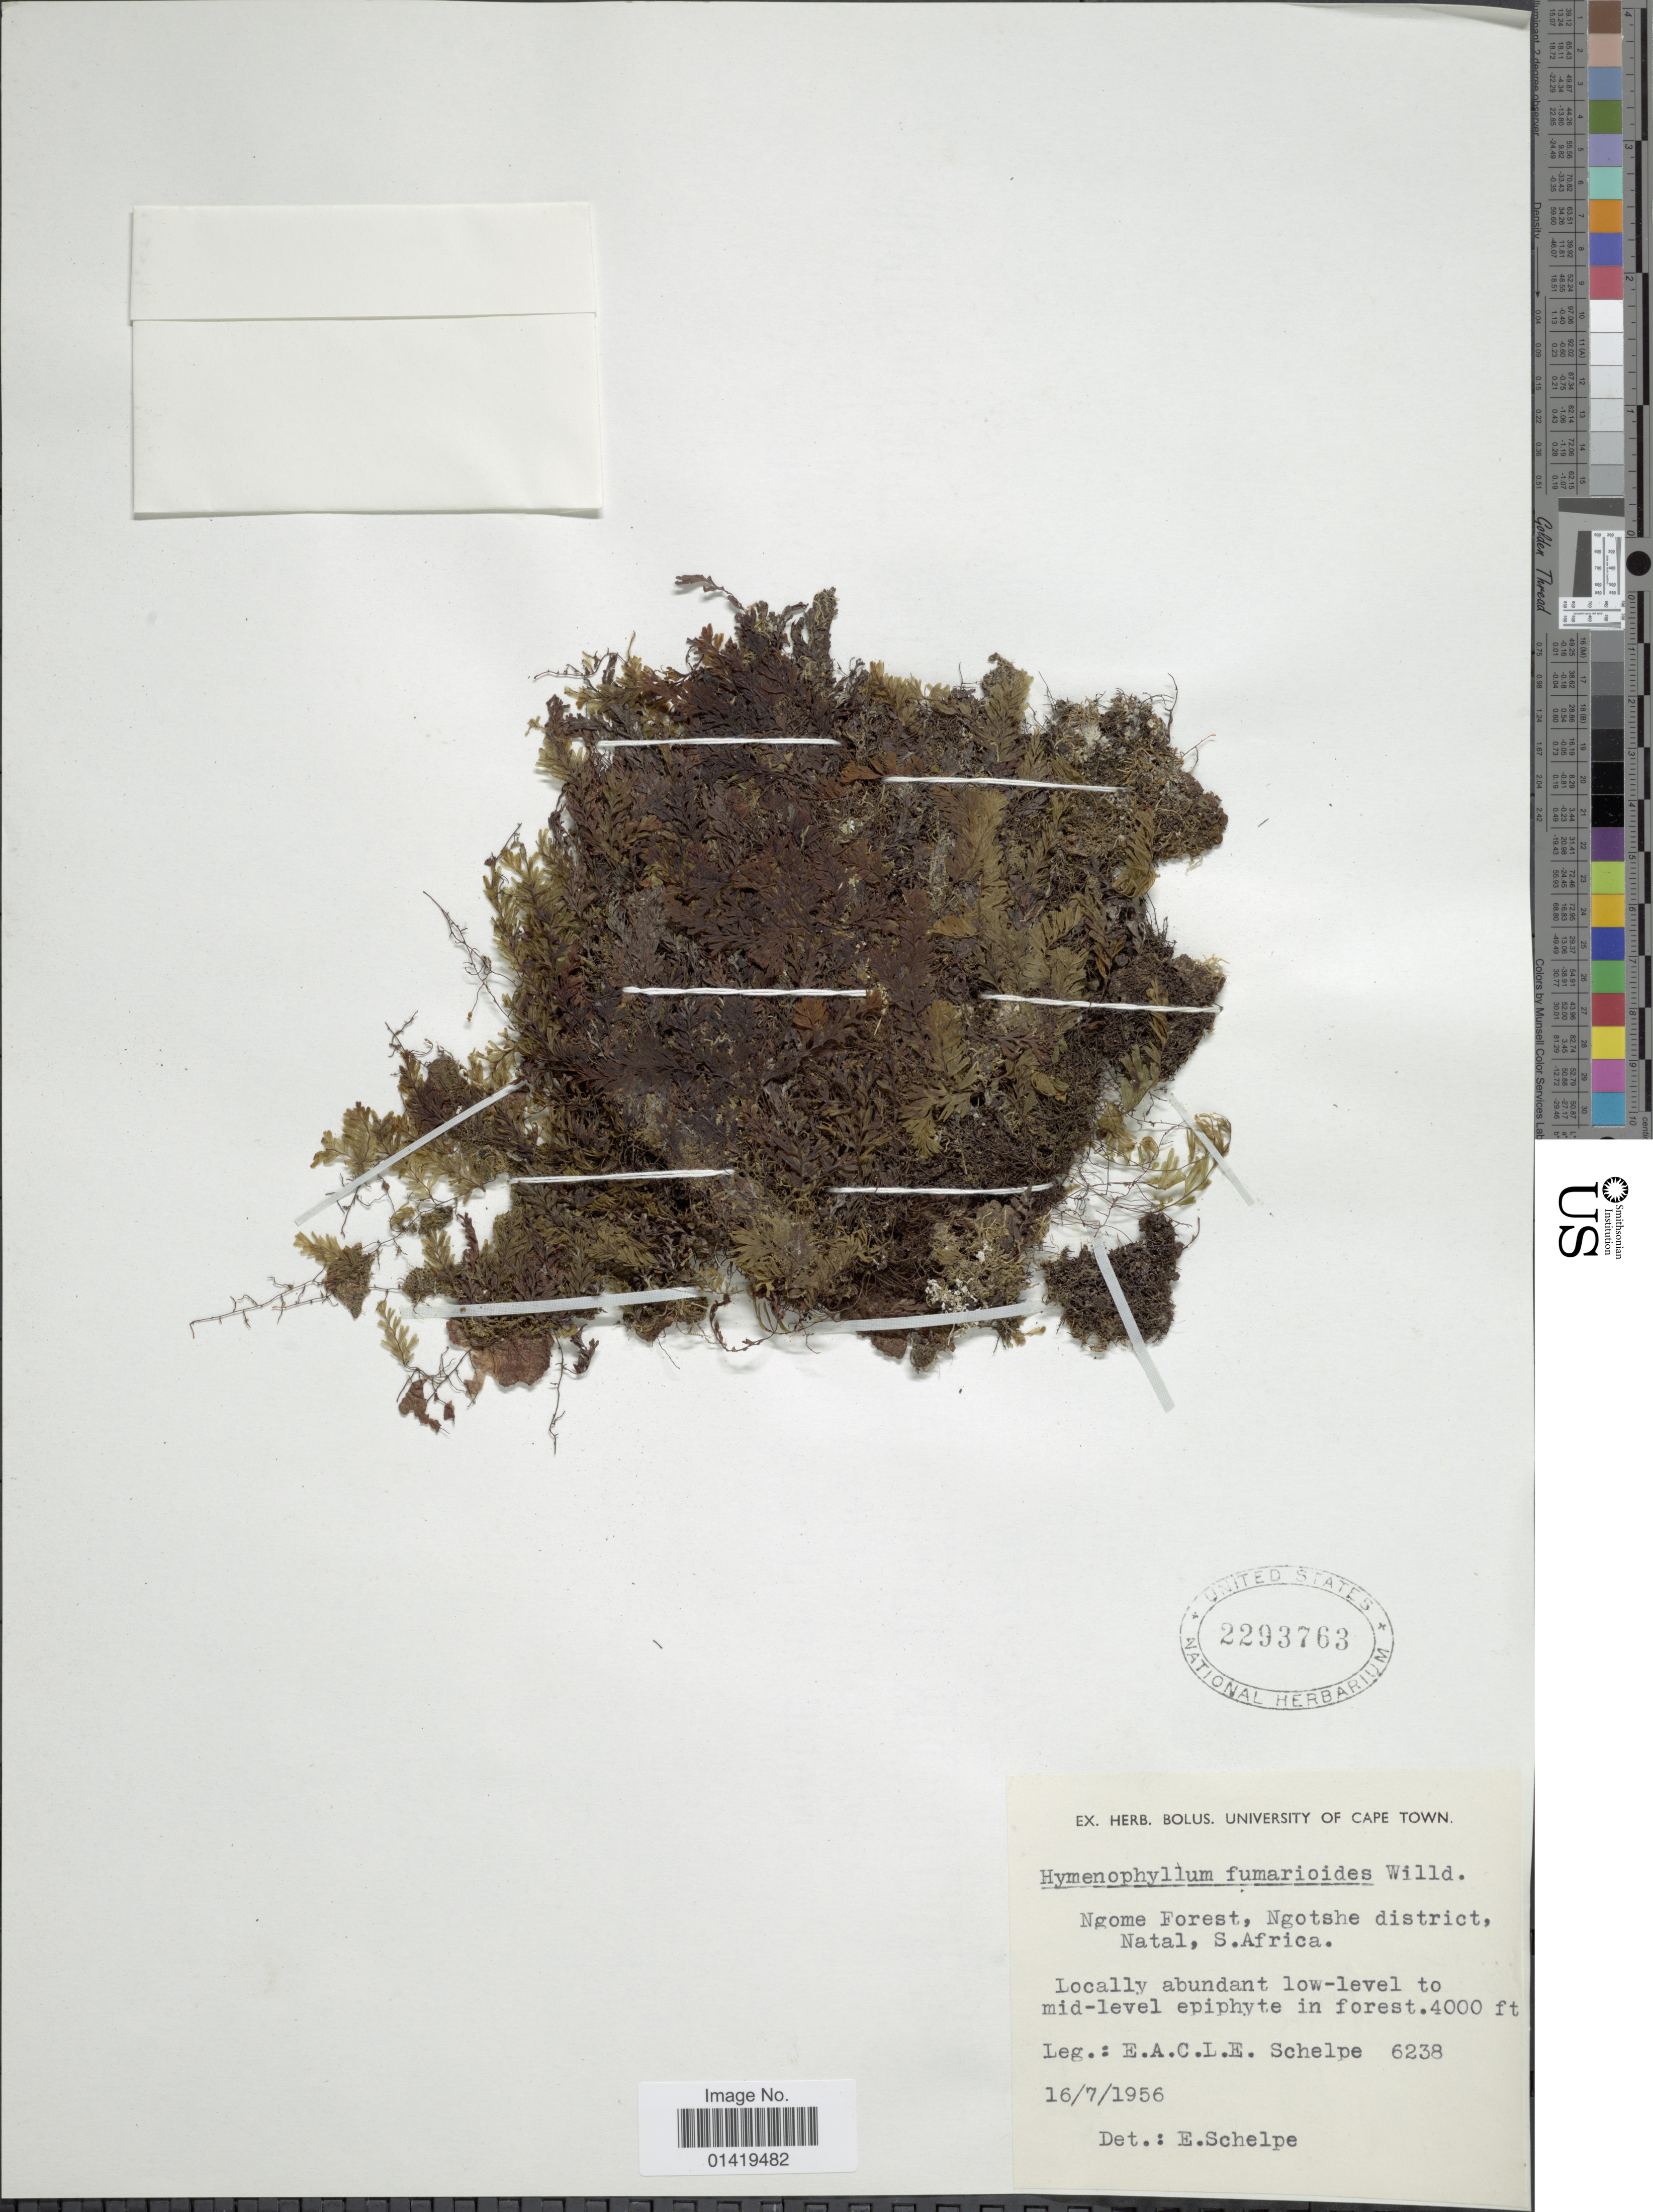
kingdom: Plantae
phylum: Tracheophyta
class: Polypodiopsida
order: Hymenophyllales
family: Hymenophyllaceae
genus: Hymenophyllum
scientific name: Hymenophyllum fumarioides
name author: Willd.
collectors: E. A. C. L. E. Schelpe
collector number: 6238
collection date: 1956-07-16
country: South Africa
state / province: KwaZulu-Natal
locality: Ngome forest, Ngotsche district, Natal, S. Africa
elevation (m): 1219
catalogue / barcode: US 2293763